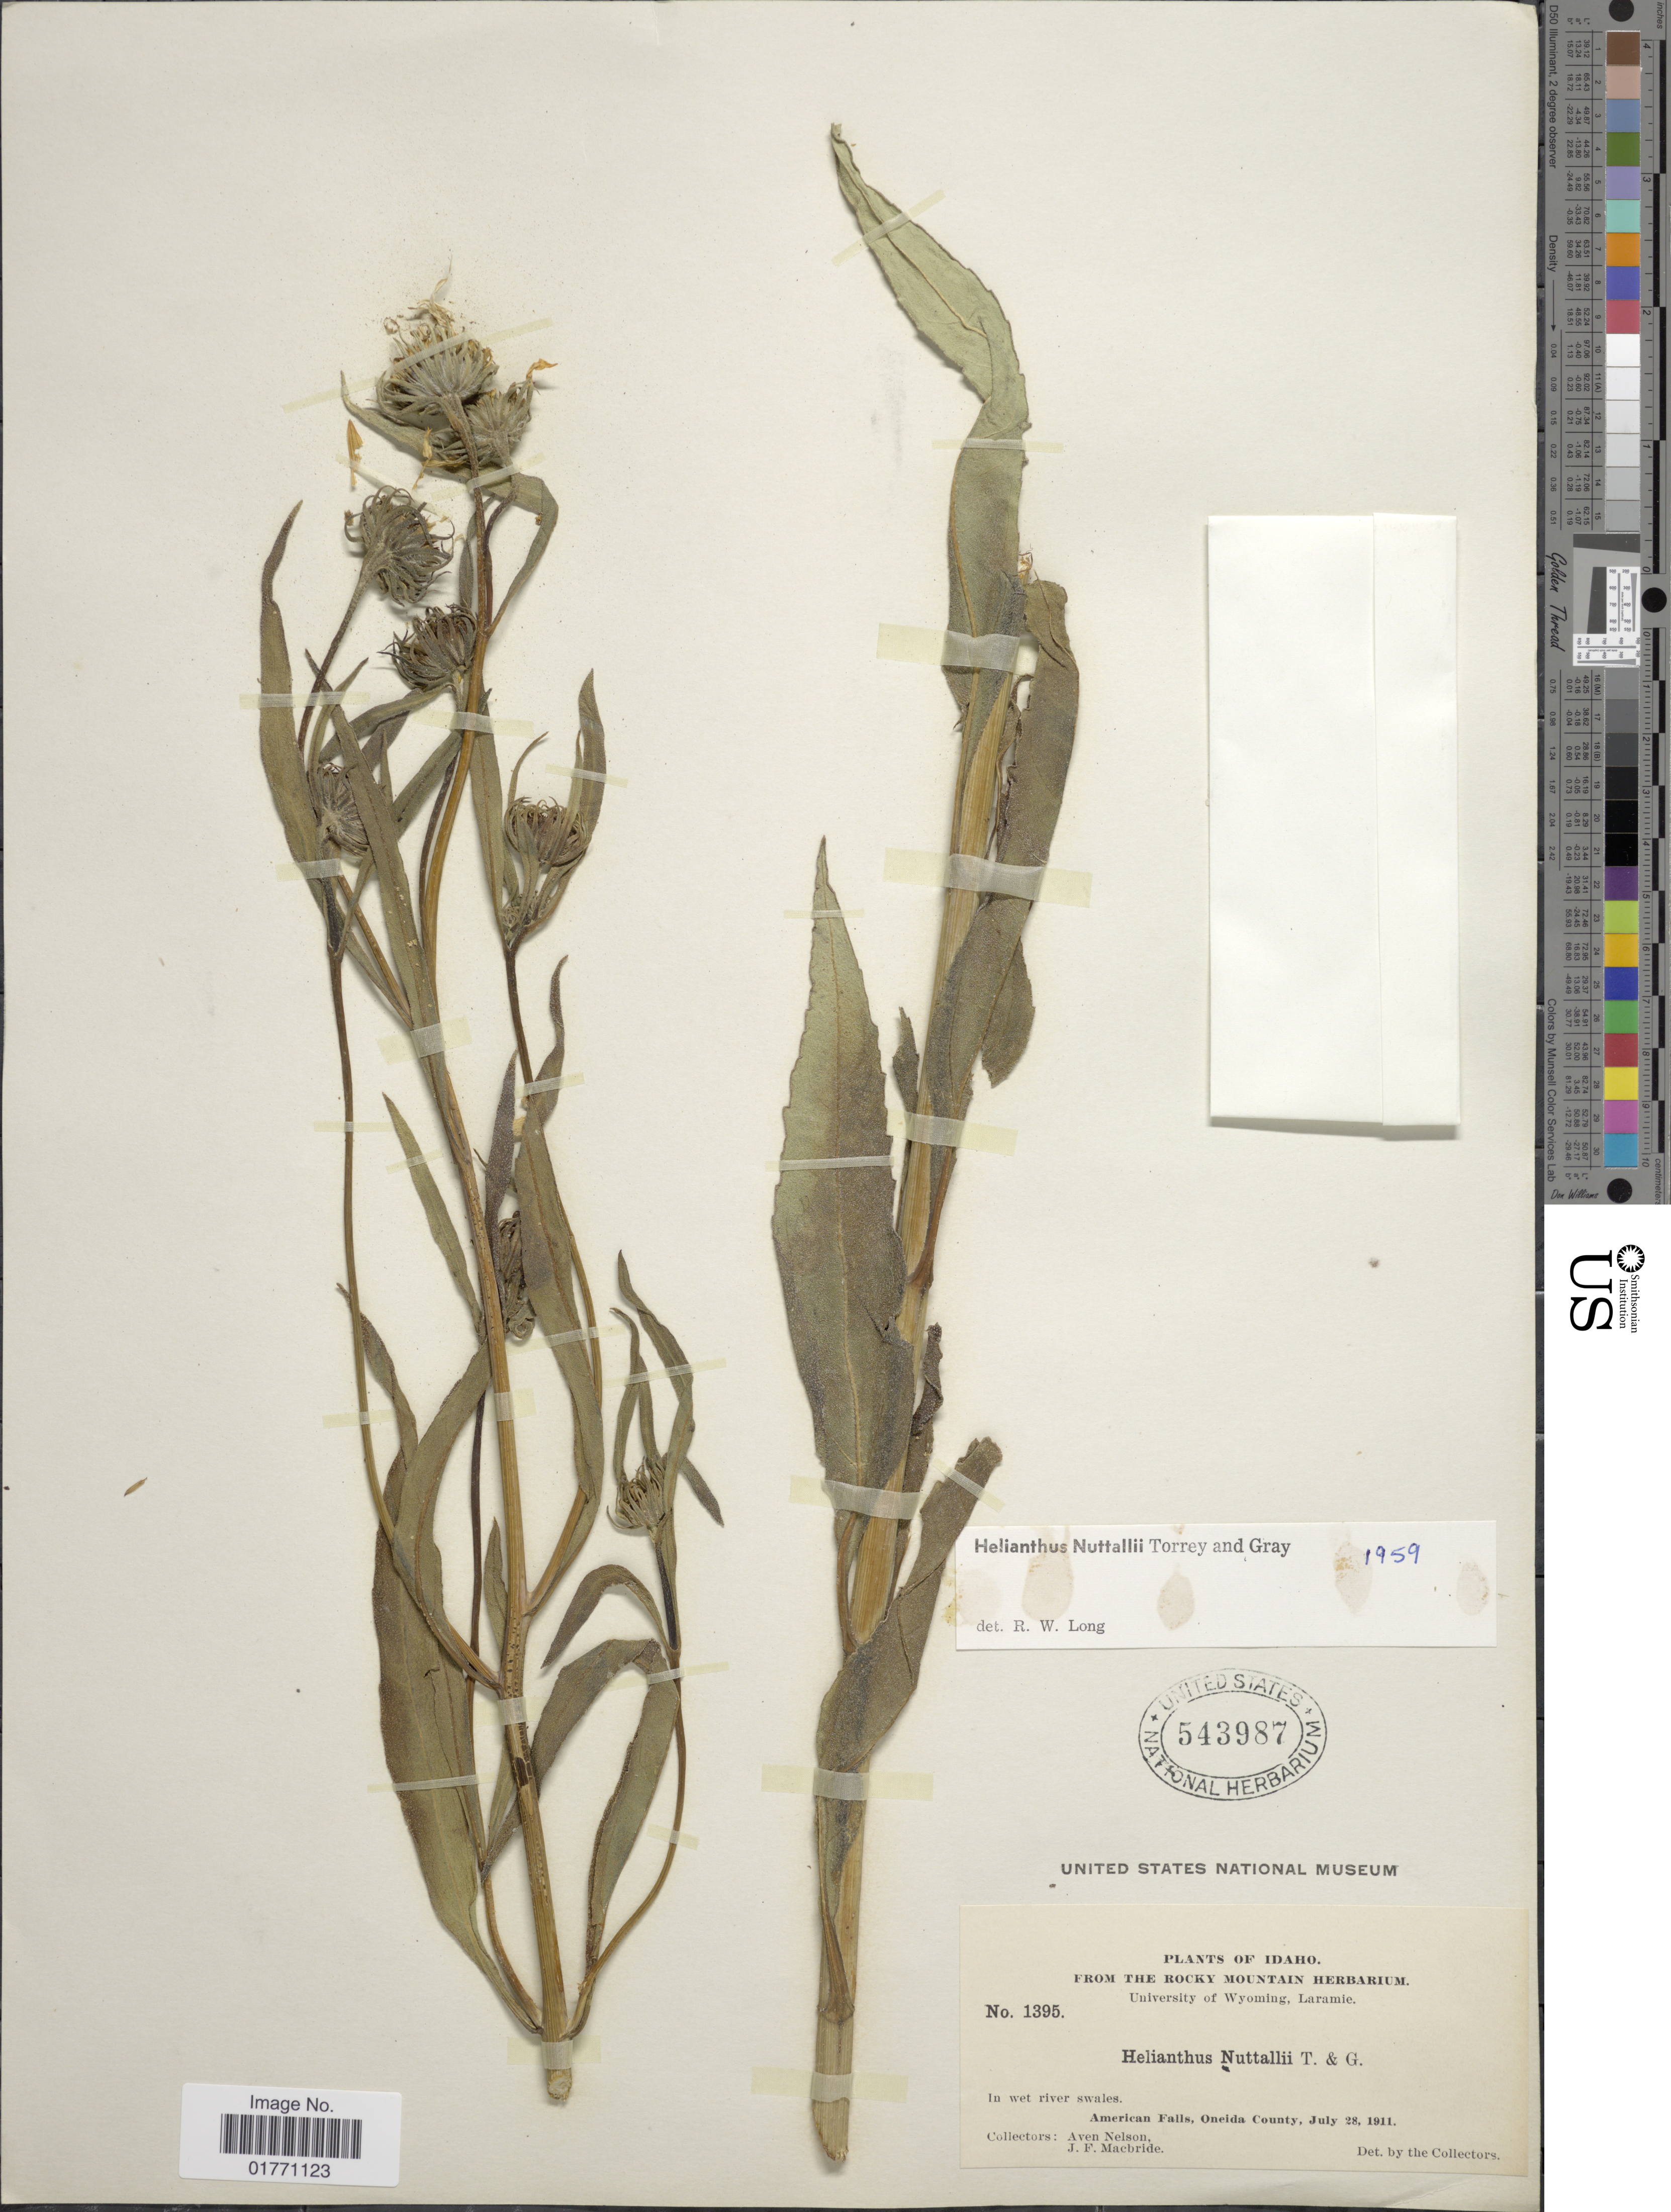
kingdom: Plantae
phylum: Tracheophyta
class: Magnoliopsida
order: Asterales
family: Asteraceae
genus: Helianthus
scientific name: Helianthus nuttallii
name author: Torr. & A. Gray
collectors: A. Nelson & J. F. Macbride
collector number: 1395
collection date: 1911-07-28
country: United States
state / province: Idaho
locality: In wet river swales, American Falls, Oneida County.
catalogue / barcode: US 543987